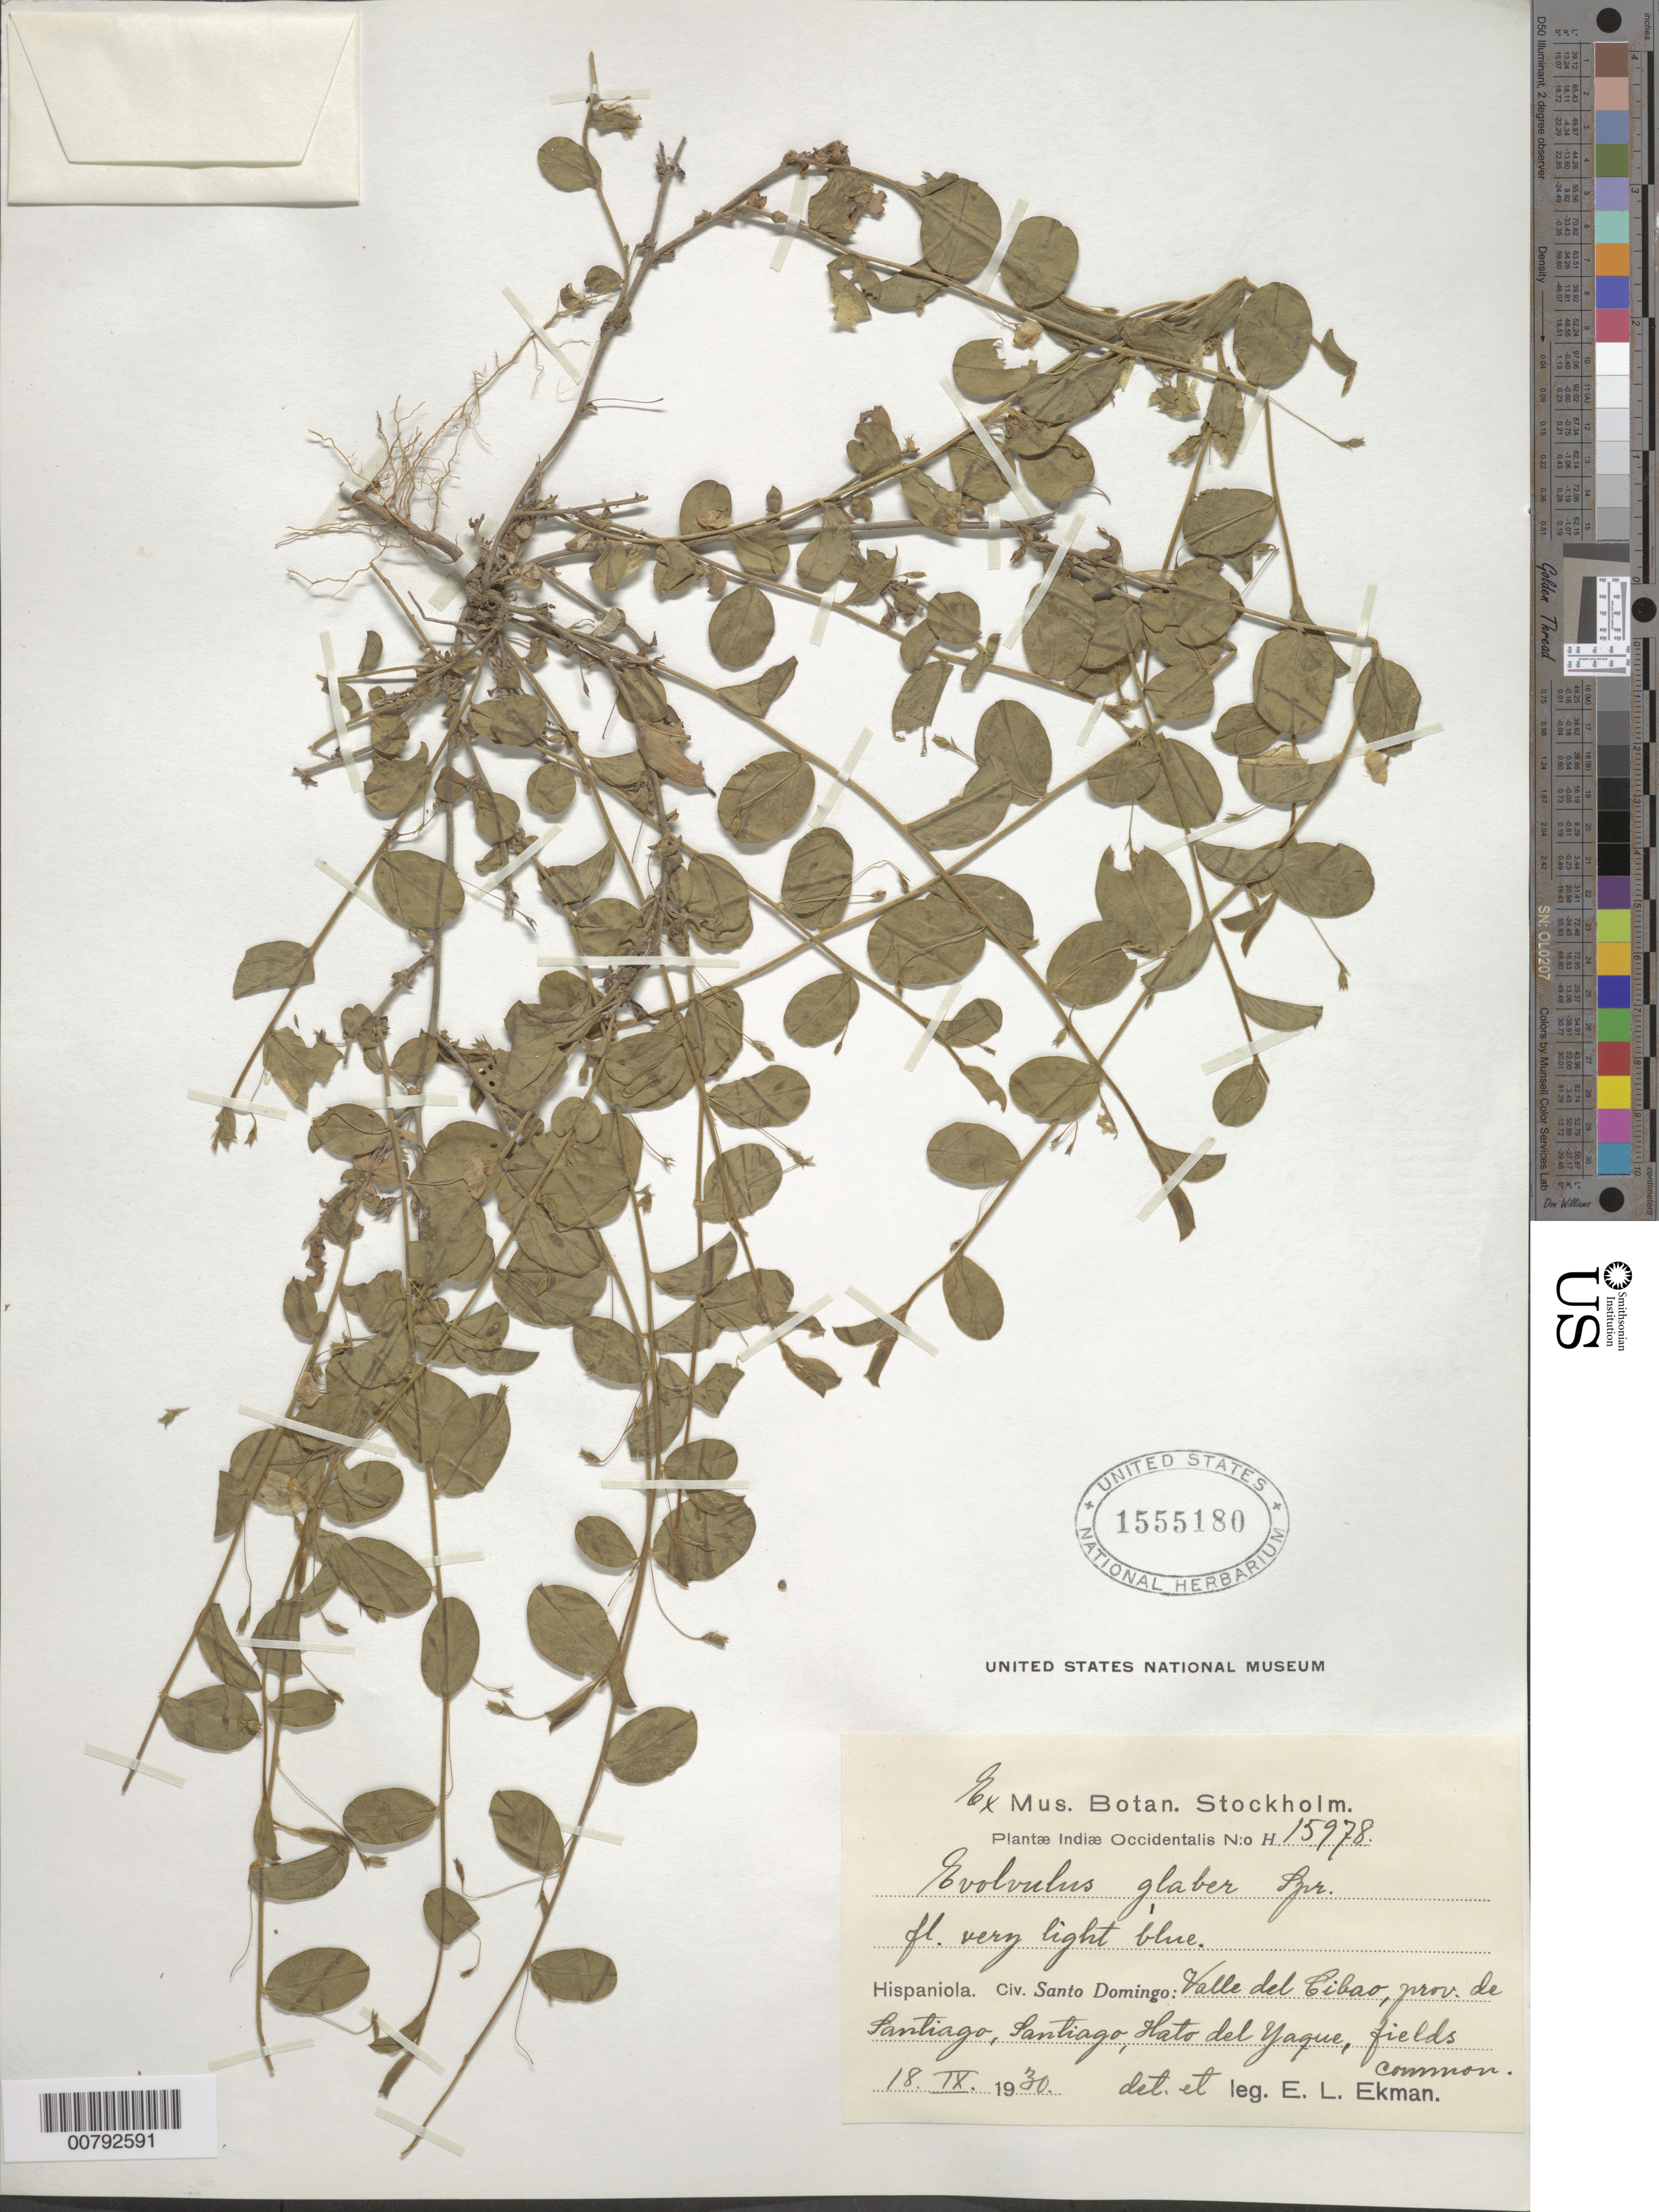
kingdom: Plantae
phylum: Tracheophyta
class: Magnoliopsida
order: Solanales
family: Convolvulaceae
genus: Evolvulus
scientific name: Evolvulus glaber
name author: Spreng.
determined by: Ekman, E. L.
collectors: E. L. Ekman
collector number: H 15978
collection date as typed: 18 Sep 1930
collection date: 1930-09-18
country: Dominican Republic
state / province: Santiago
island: Hispaniola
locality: Valle del Cibao, Santiago, Hato del Yaque.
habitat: Fields.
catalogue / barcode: US 1555180